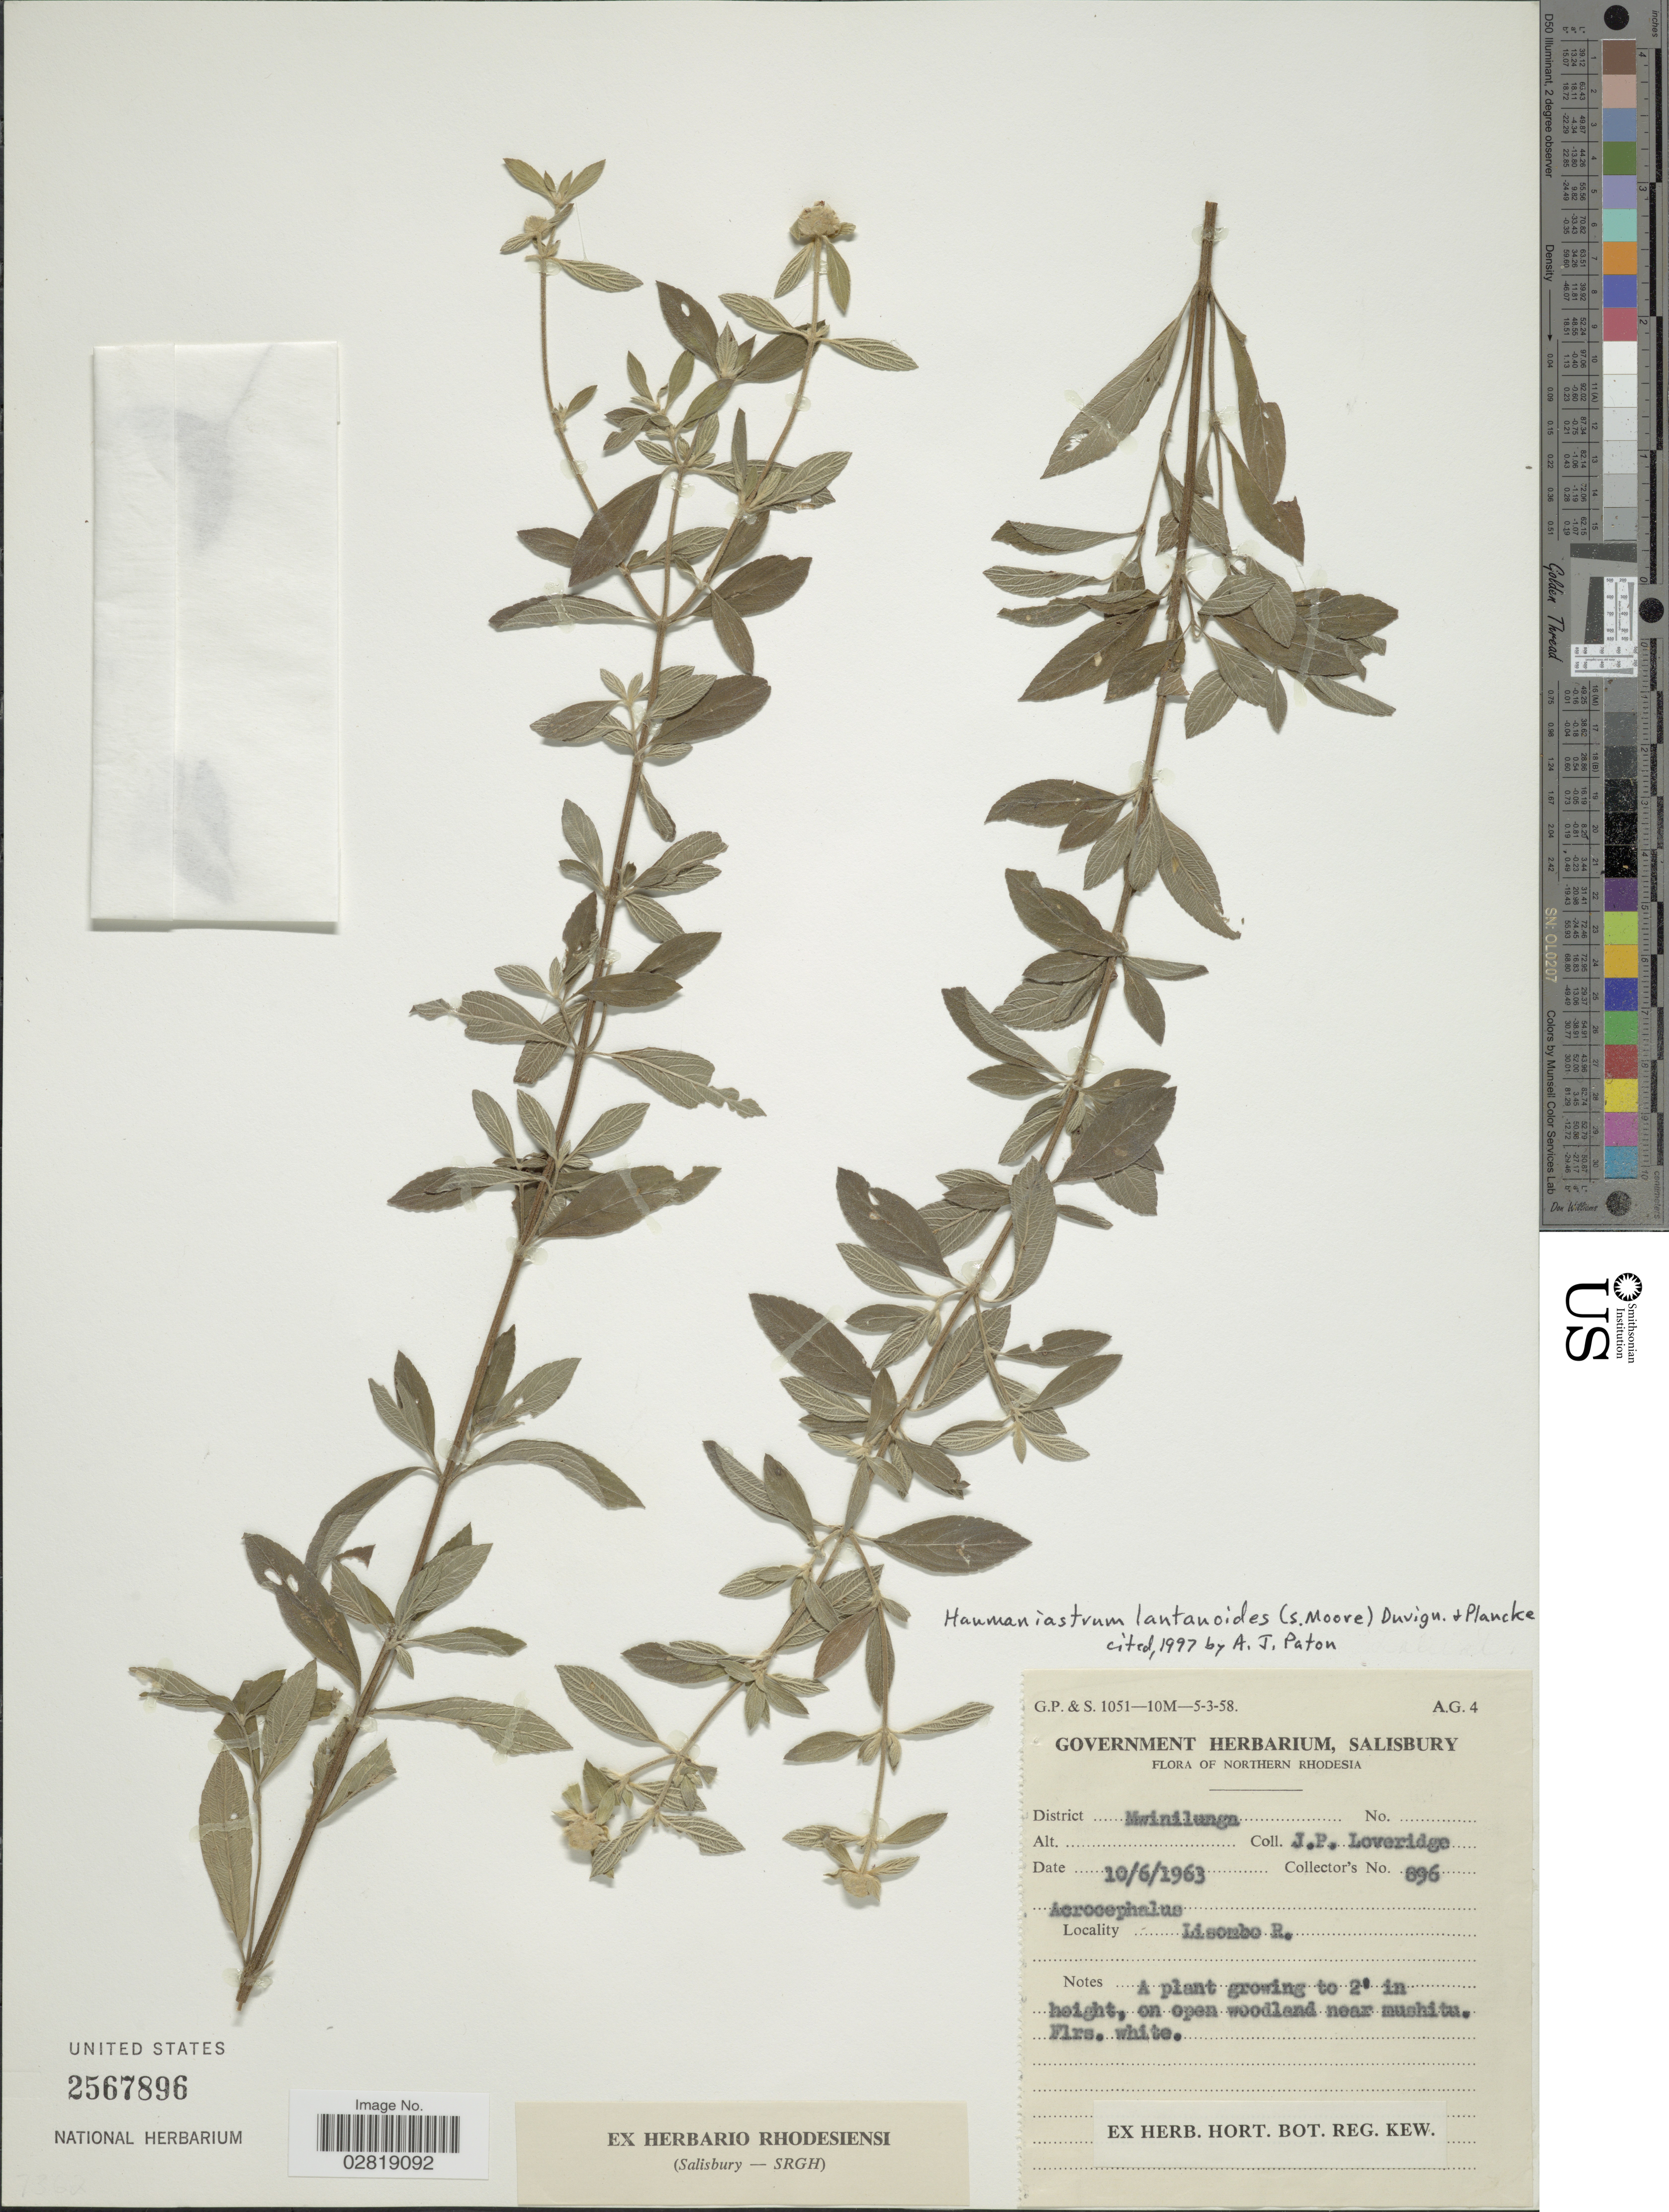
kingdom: Plantae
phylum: Tracheophyta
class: Magnoliopsida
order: Lamiales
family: Lamiaceae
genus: Haumaniastrum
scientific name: Haumaniastrum lantanoides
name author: (S. Moore) P.A. Duvign. & Plancke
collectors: J. Loveridge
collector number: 896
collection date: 1963-06-10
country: Zambia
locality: Northern Rhodesia. District Mwinilunga, Lisombo R.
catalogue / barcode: US 2567896